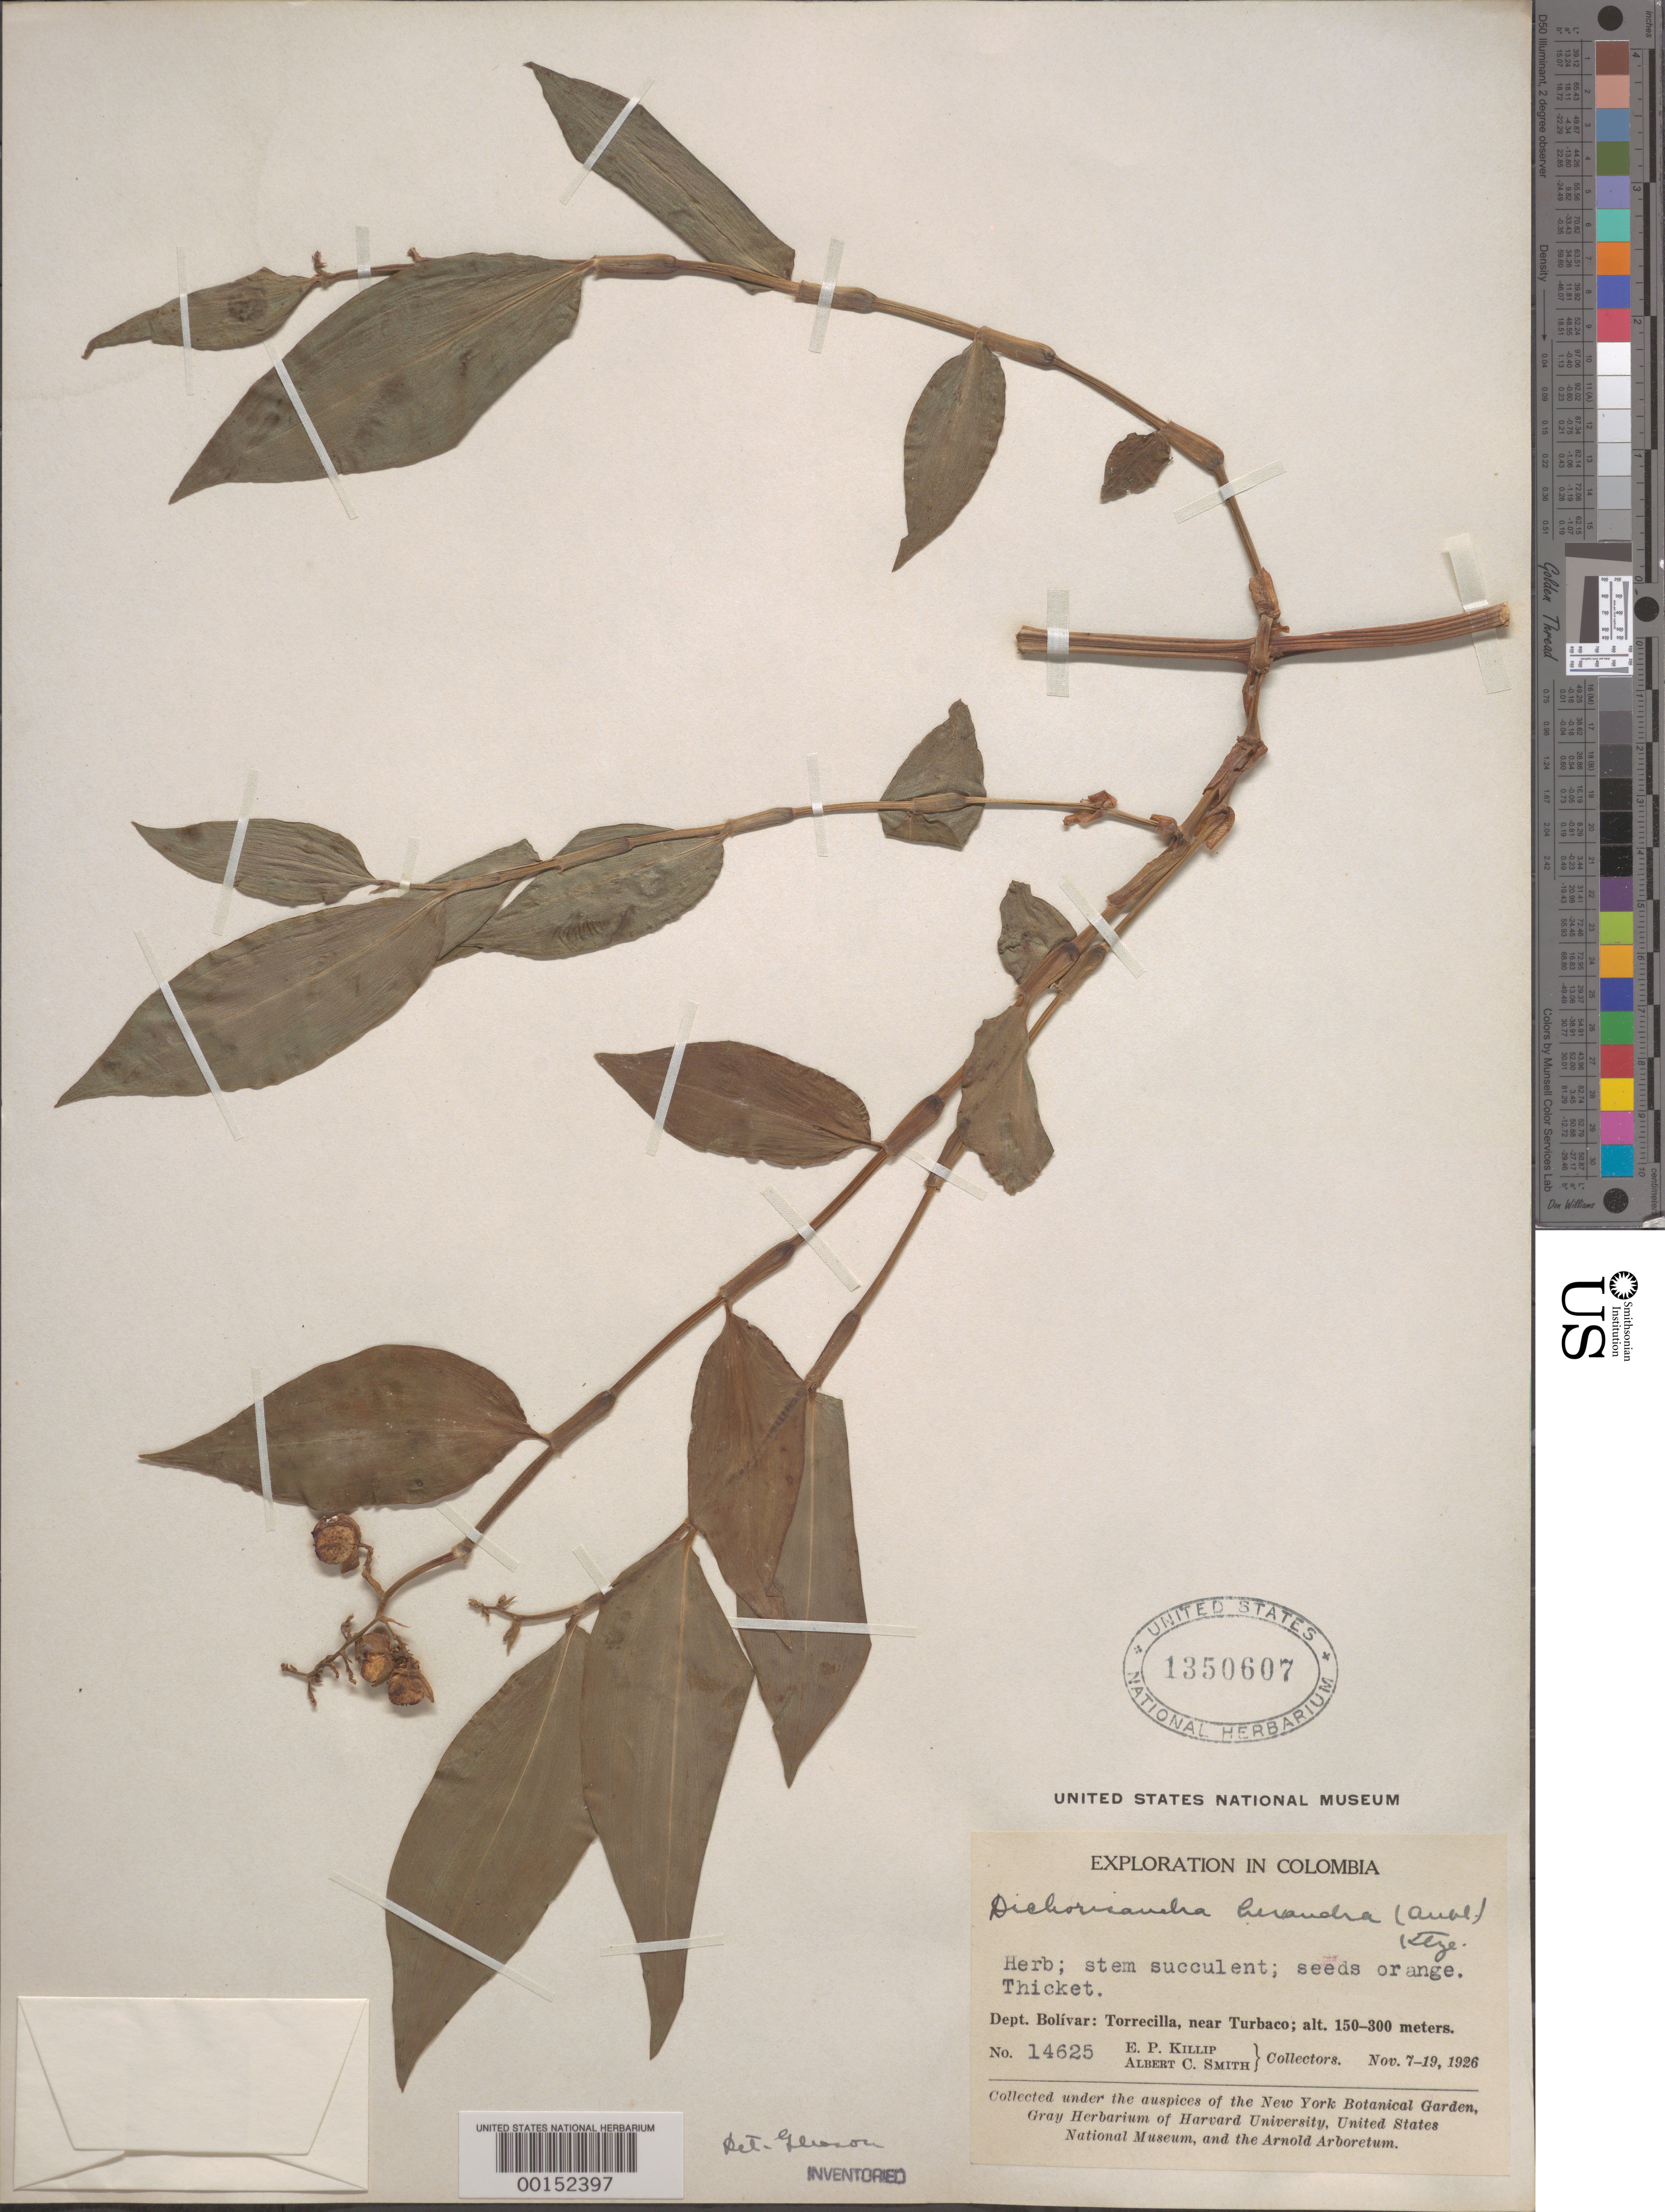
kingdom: Plantae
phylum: Tracheophyta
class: Liliopsida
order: Commelinales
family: Commelinaceae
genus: Dichorisandra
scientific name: Dichorisandra hexandra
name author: (Aubl.) Standl.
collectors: E. P. Killip & A. C. Smith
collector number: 14625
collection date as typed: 07 Nov 1926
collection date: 1926-11-07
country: Colombia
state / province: Bolívar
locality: Torrecilla, near Turbaco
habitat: Thicket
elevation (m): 150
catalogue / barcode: US 1350607